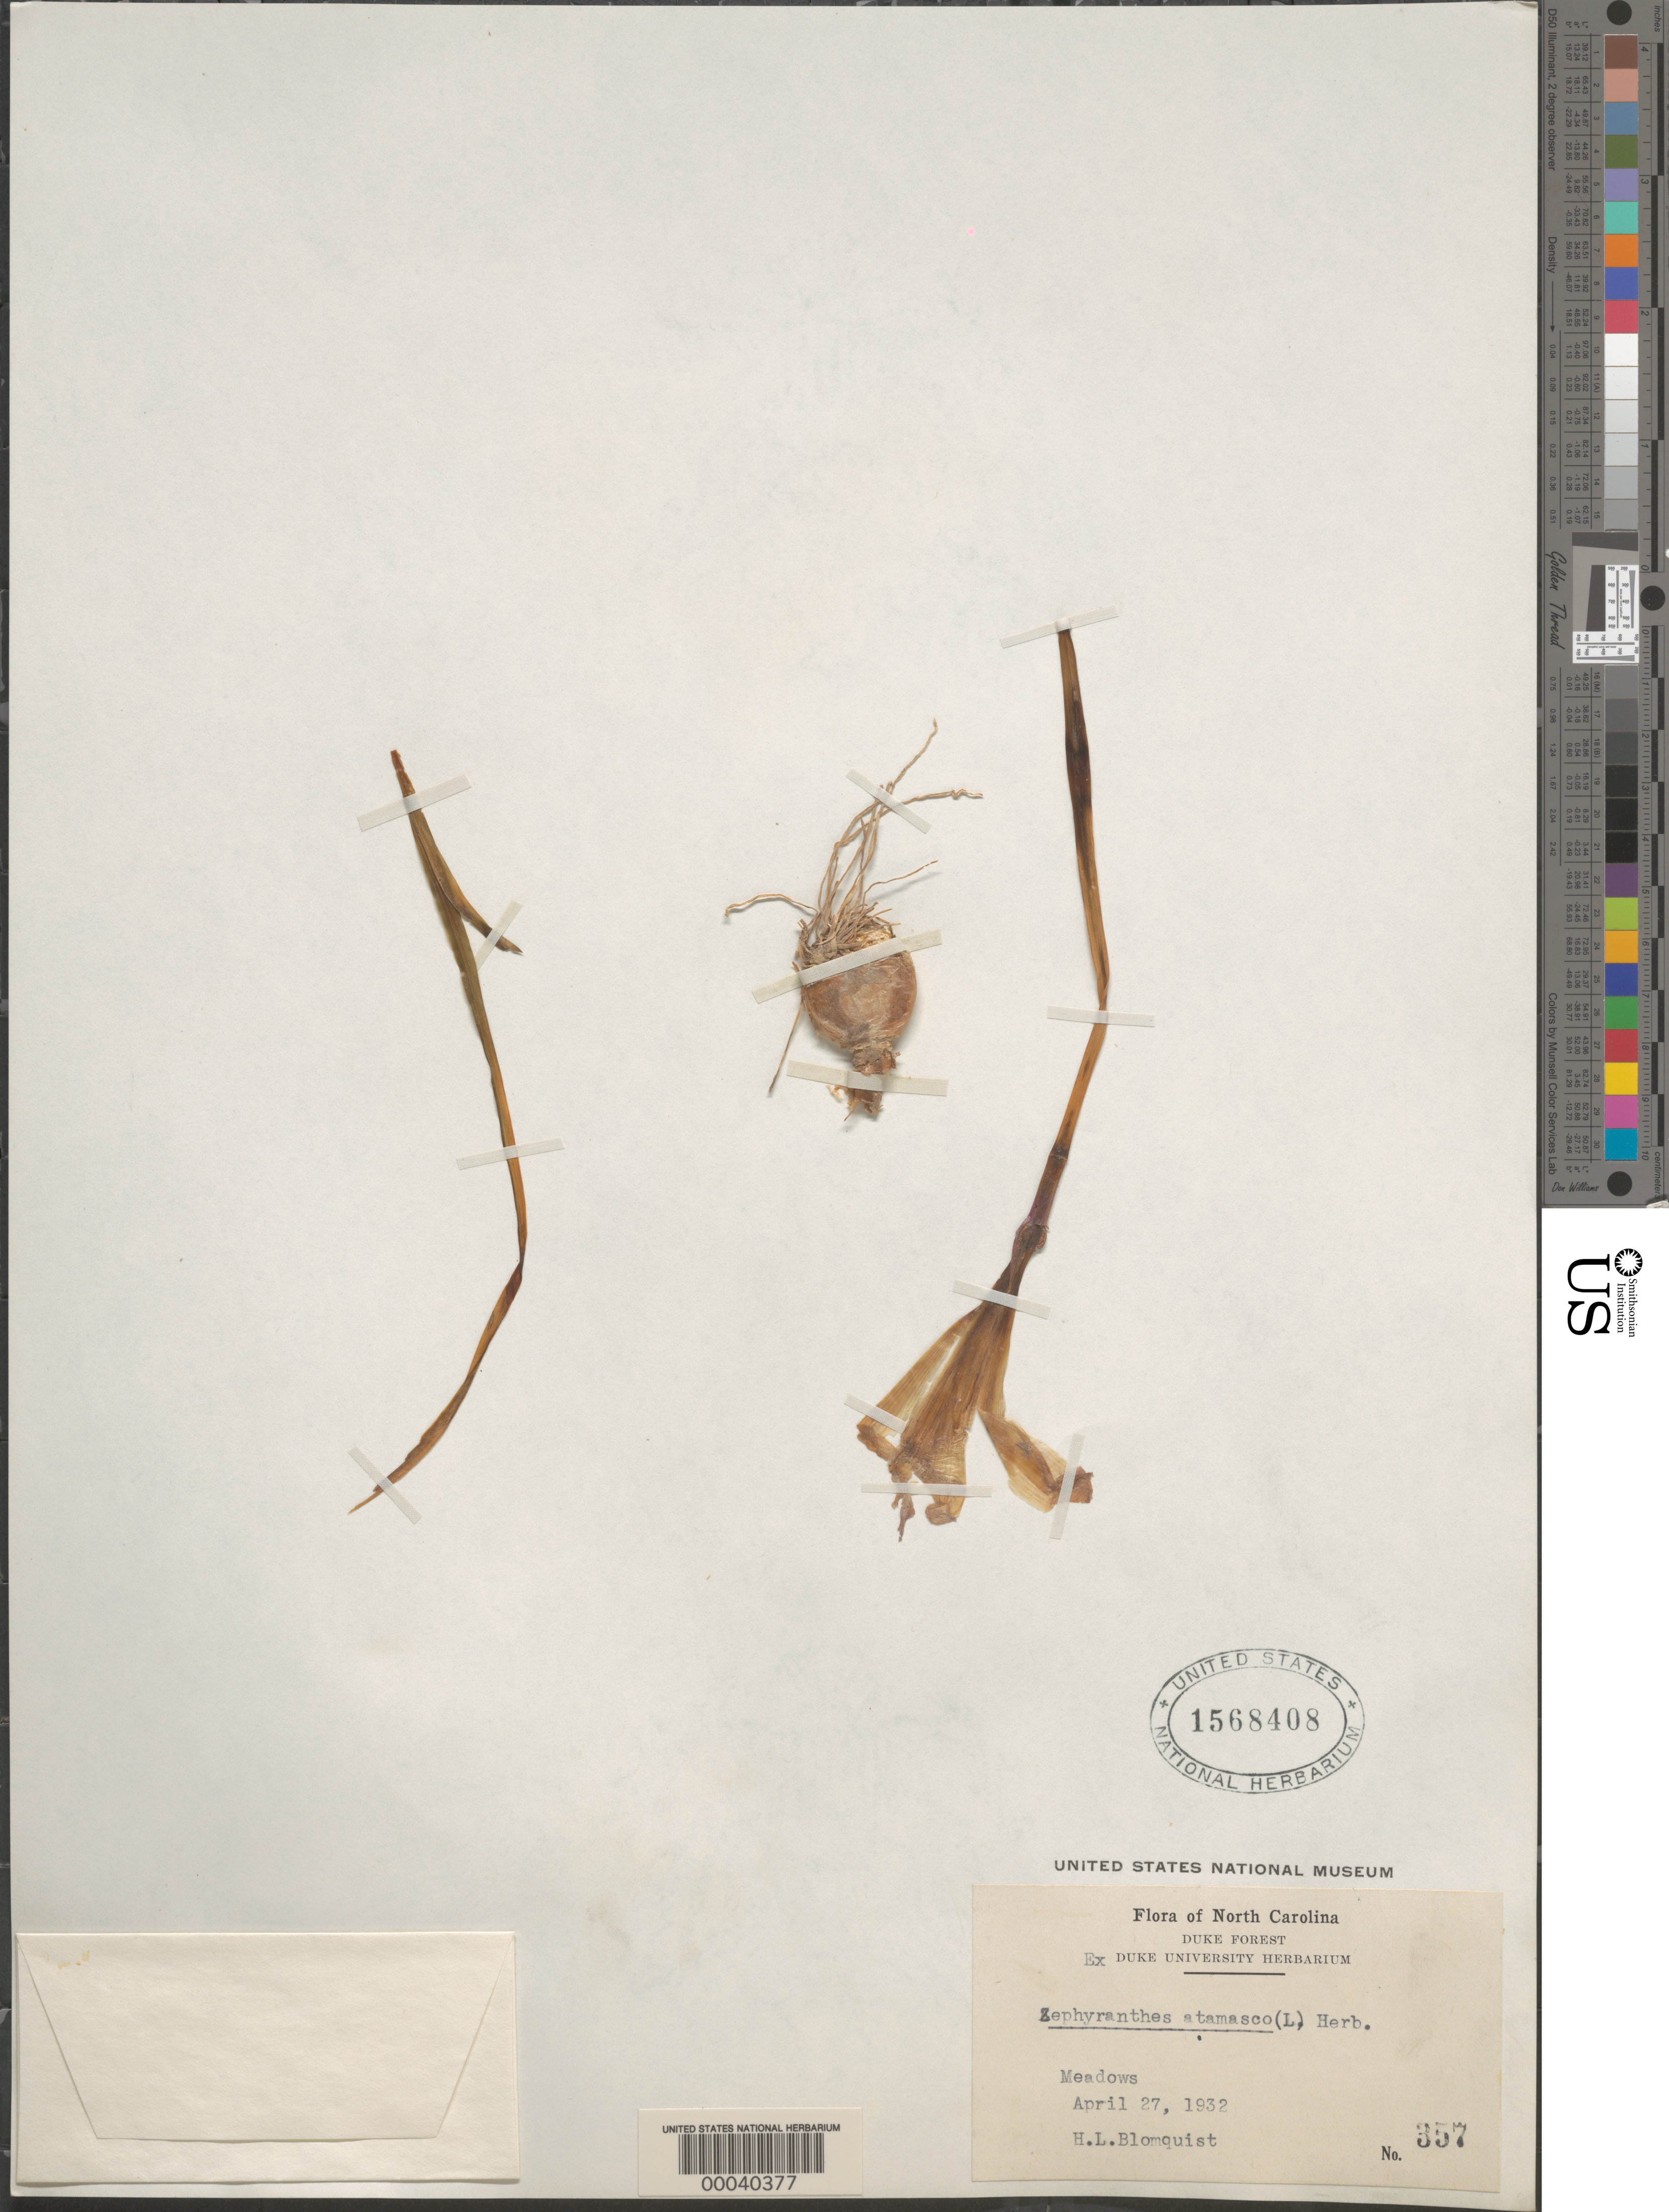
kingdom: Plantae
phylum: Tracheophyta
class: Liliopsida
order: Asparagales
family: Amaryllidaceae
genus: Zephyranthes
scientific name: Zephyranthes atamasco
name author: (L.) Herb.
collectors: H. Blomquist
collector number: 357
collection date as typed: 27 Apr 1932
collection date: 1932-04-27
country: United States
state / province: South Carolina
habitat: Meadows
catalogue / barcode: US 1568408